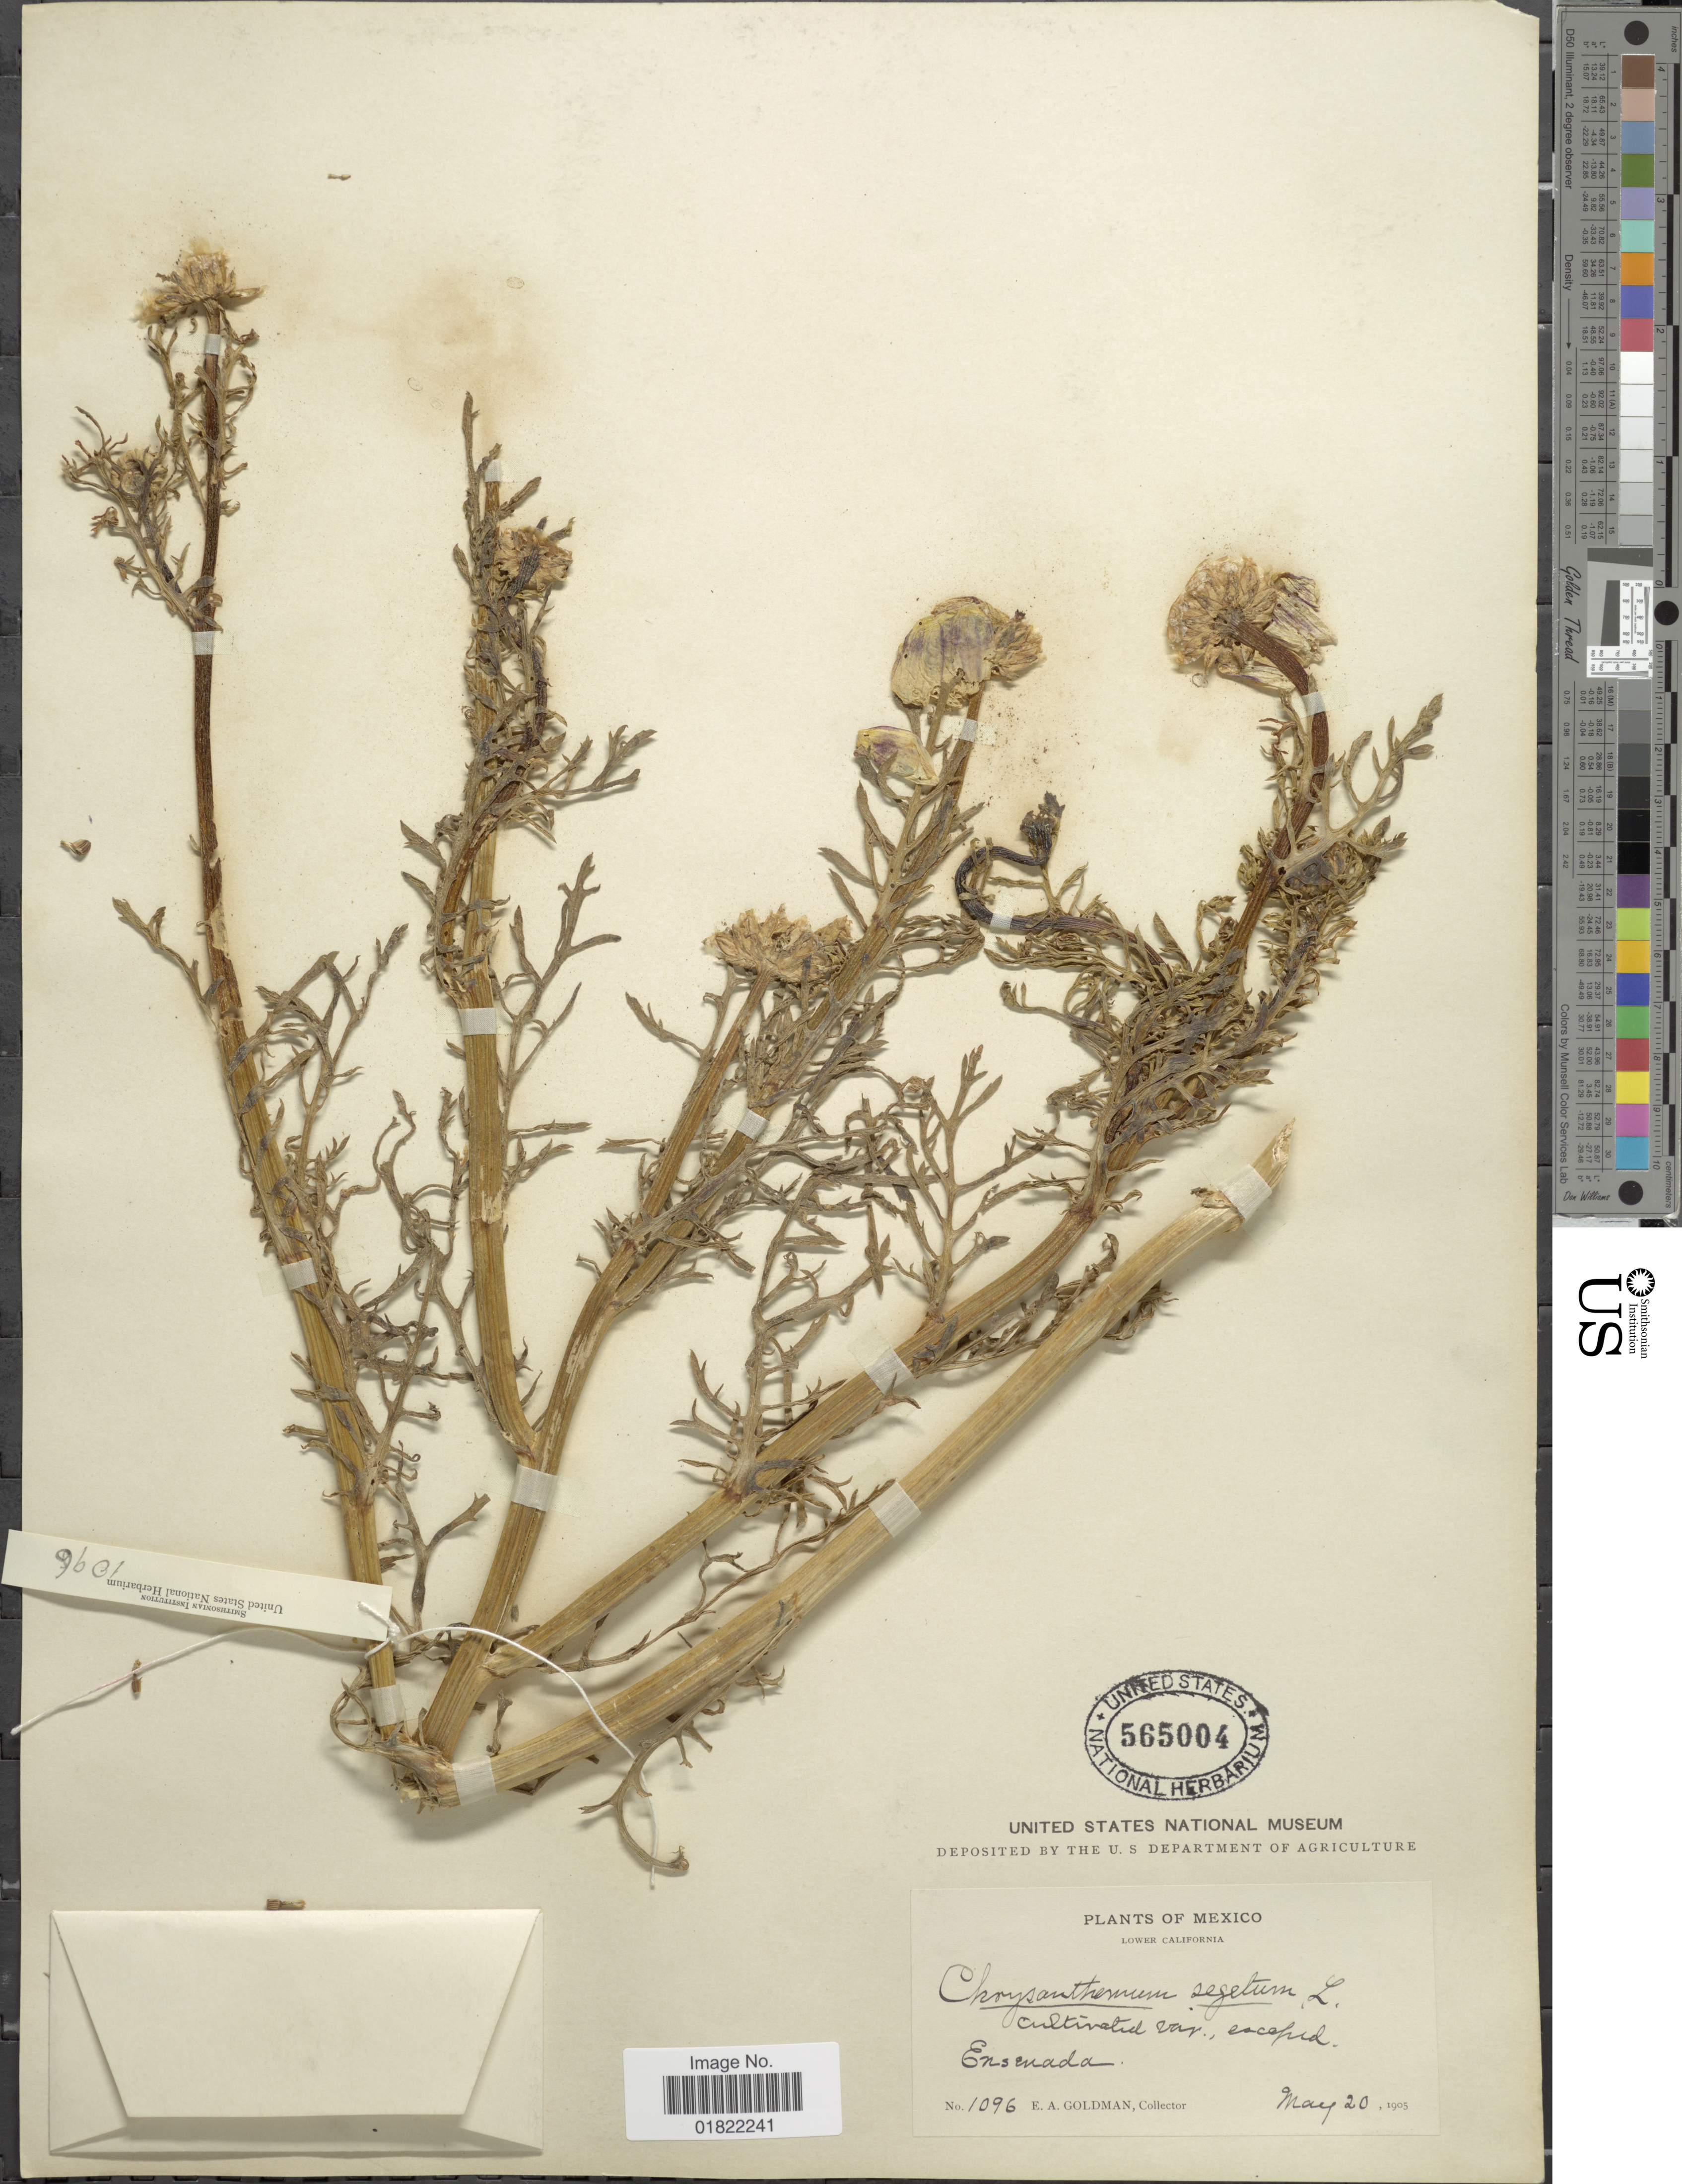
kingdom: Plantae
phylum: Tracheophyta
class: Magnoliopsida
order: Asterales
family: Asteraceae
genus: Chrysanthemum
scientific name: Chrysanthemum coronarium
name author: L.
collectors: E. A. Goldman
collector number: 1096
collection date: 1905-05-20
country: Mexico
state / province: Baja California Norte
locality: Lower California, Ensenada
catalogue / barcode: US 565004